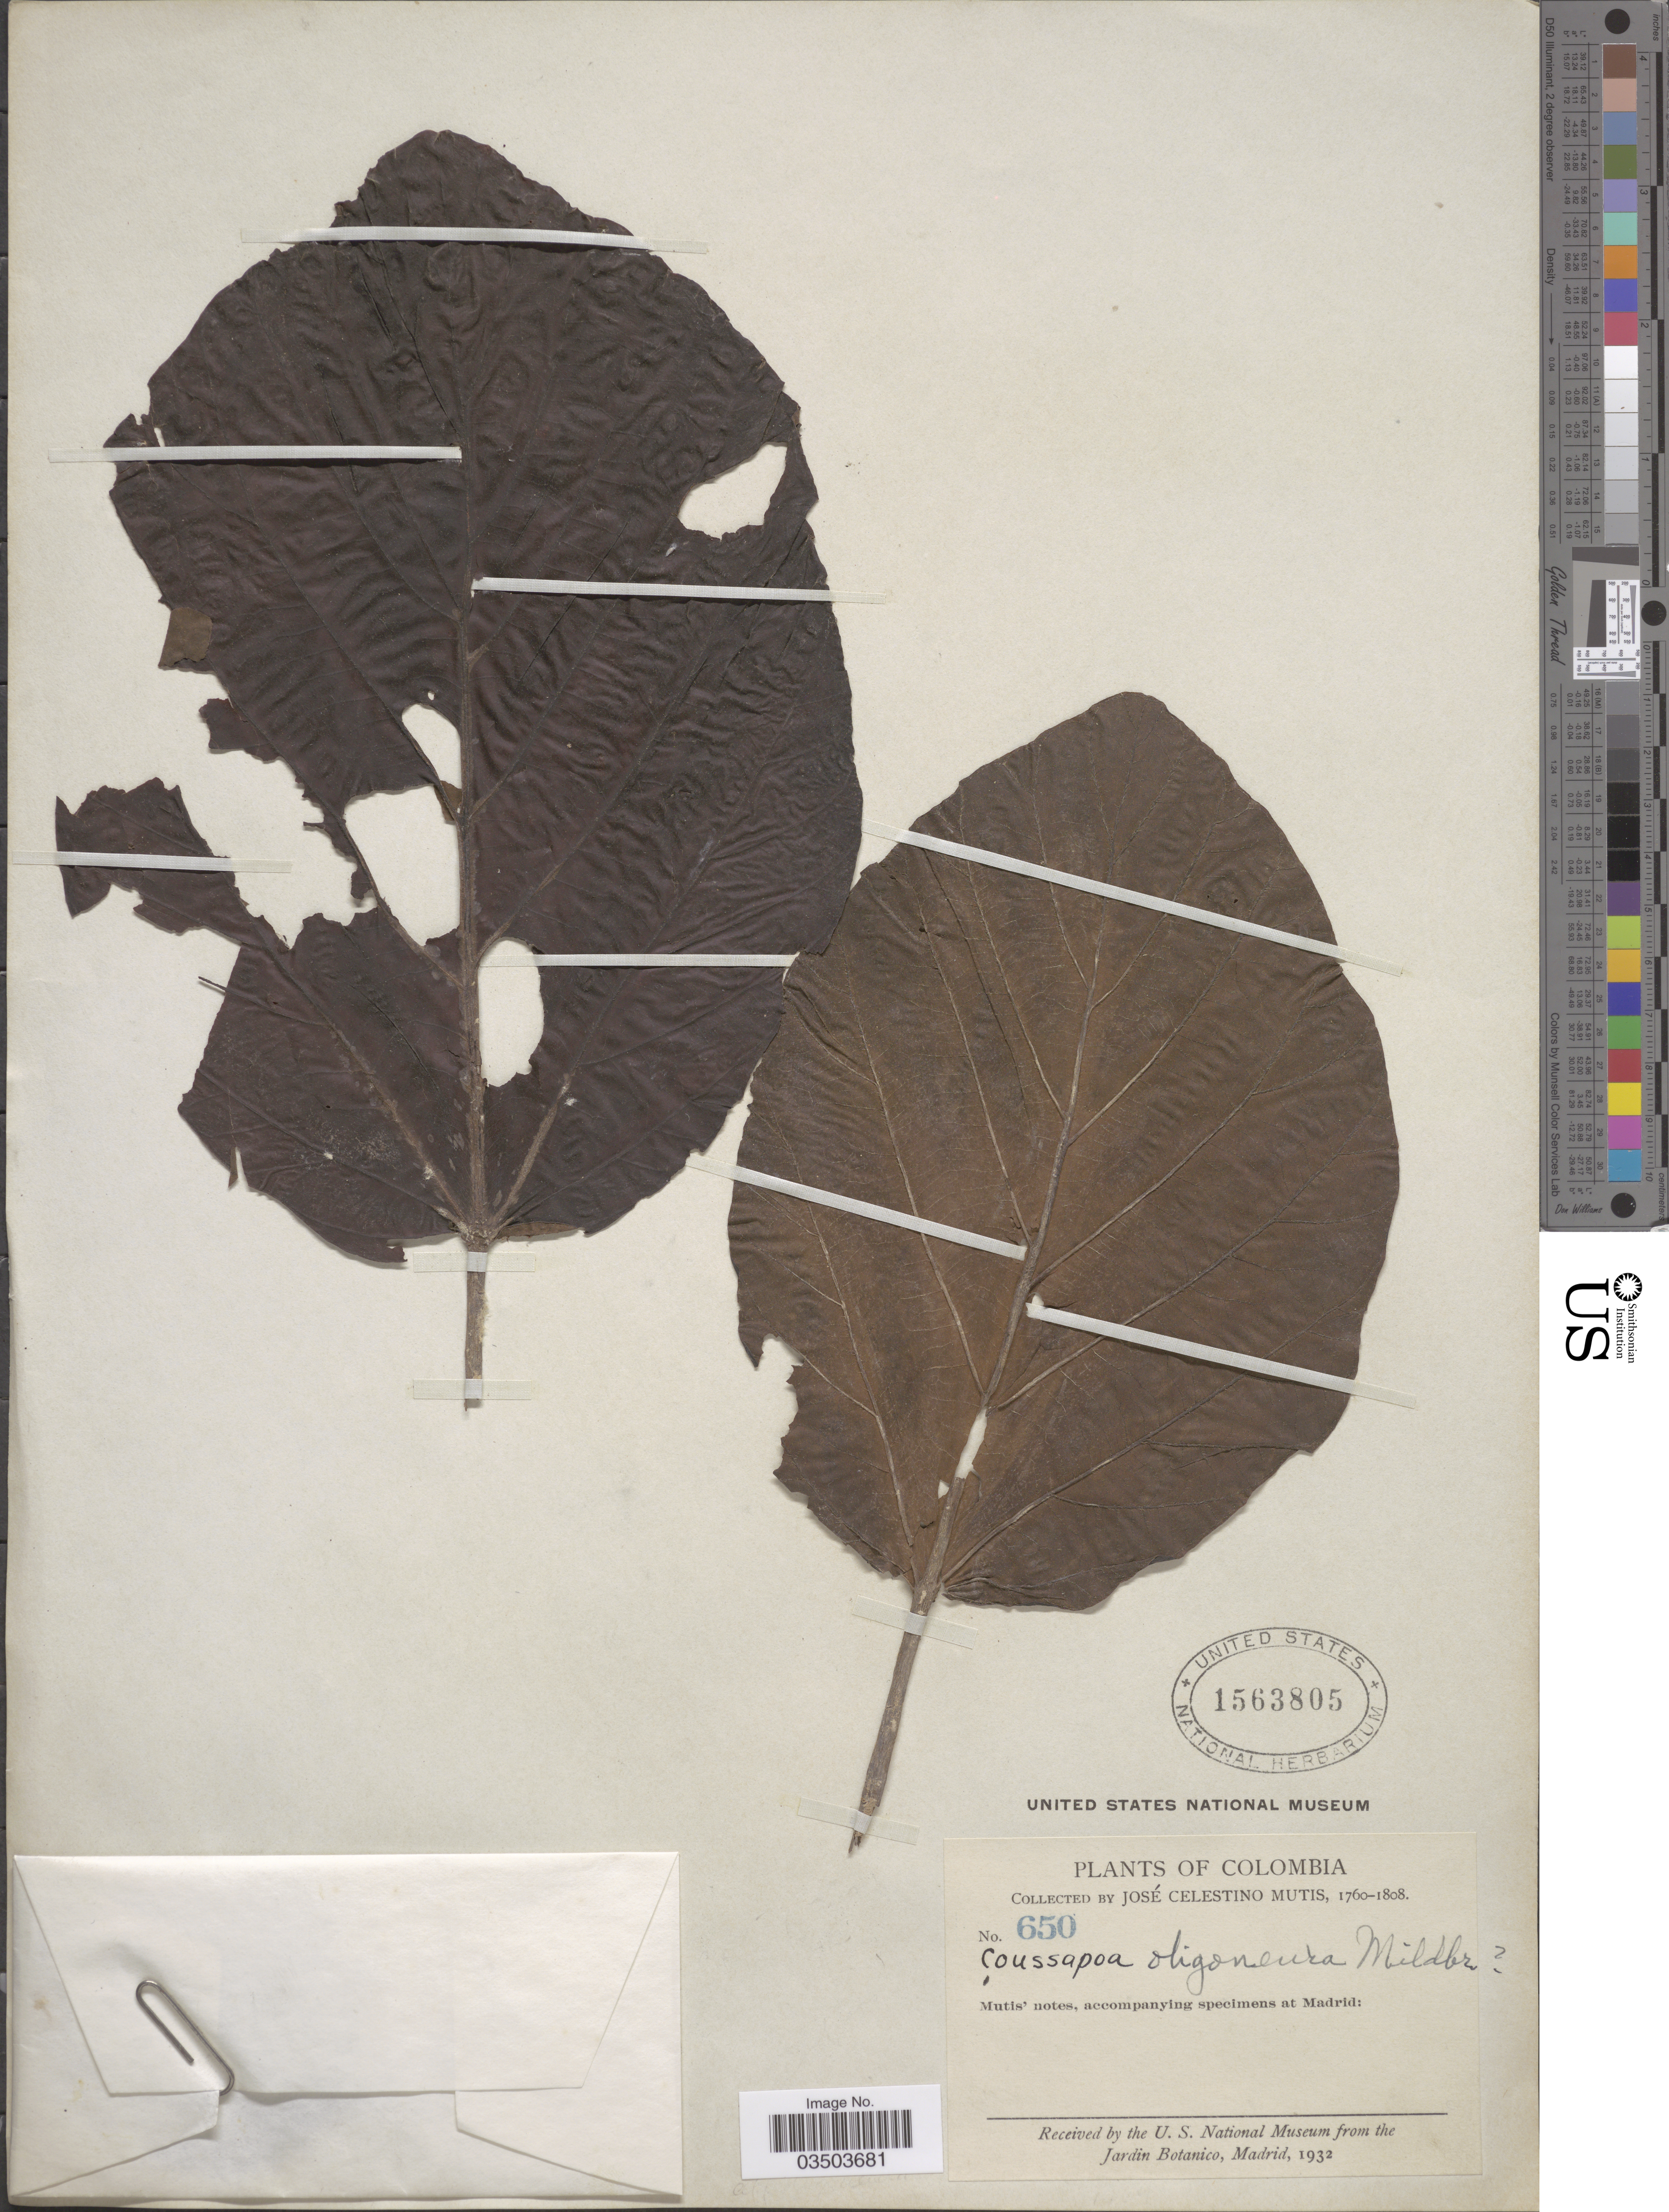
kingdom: Plantae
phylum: Tracheophyta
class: Magnoliopsida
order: Rosales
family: Urticaceae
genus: Coussapoa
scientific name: Coussapoa parviceps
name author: Standl.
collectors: J. C. B. Mutis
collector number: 650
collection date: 1760/1808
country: Colombia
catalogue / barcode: US 1563805